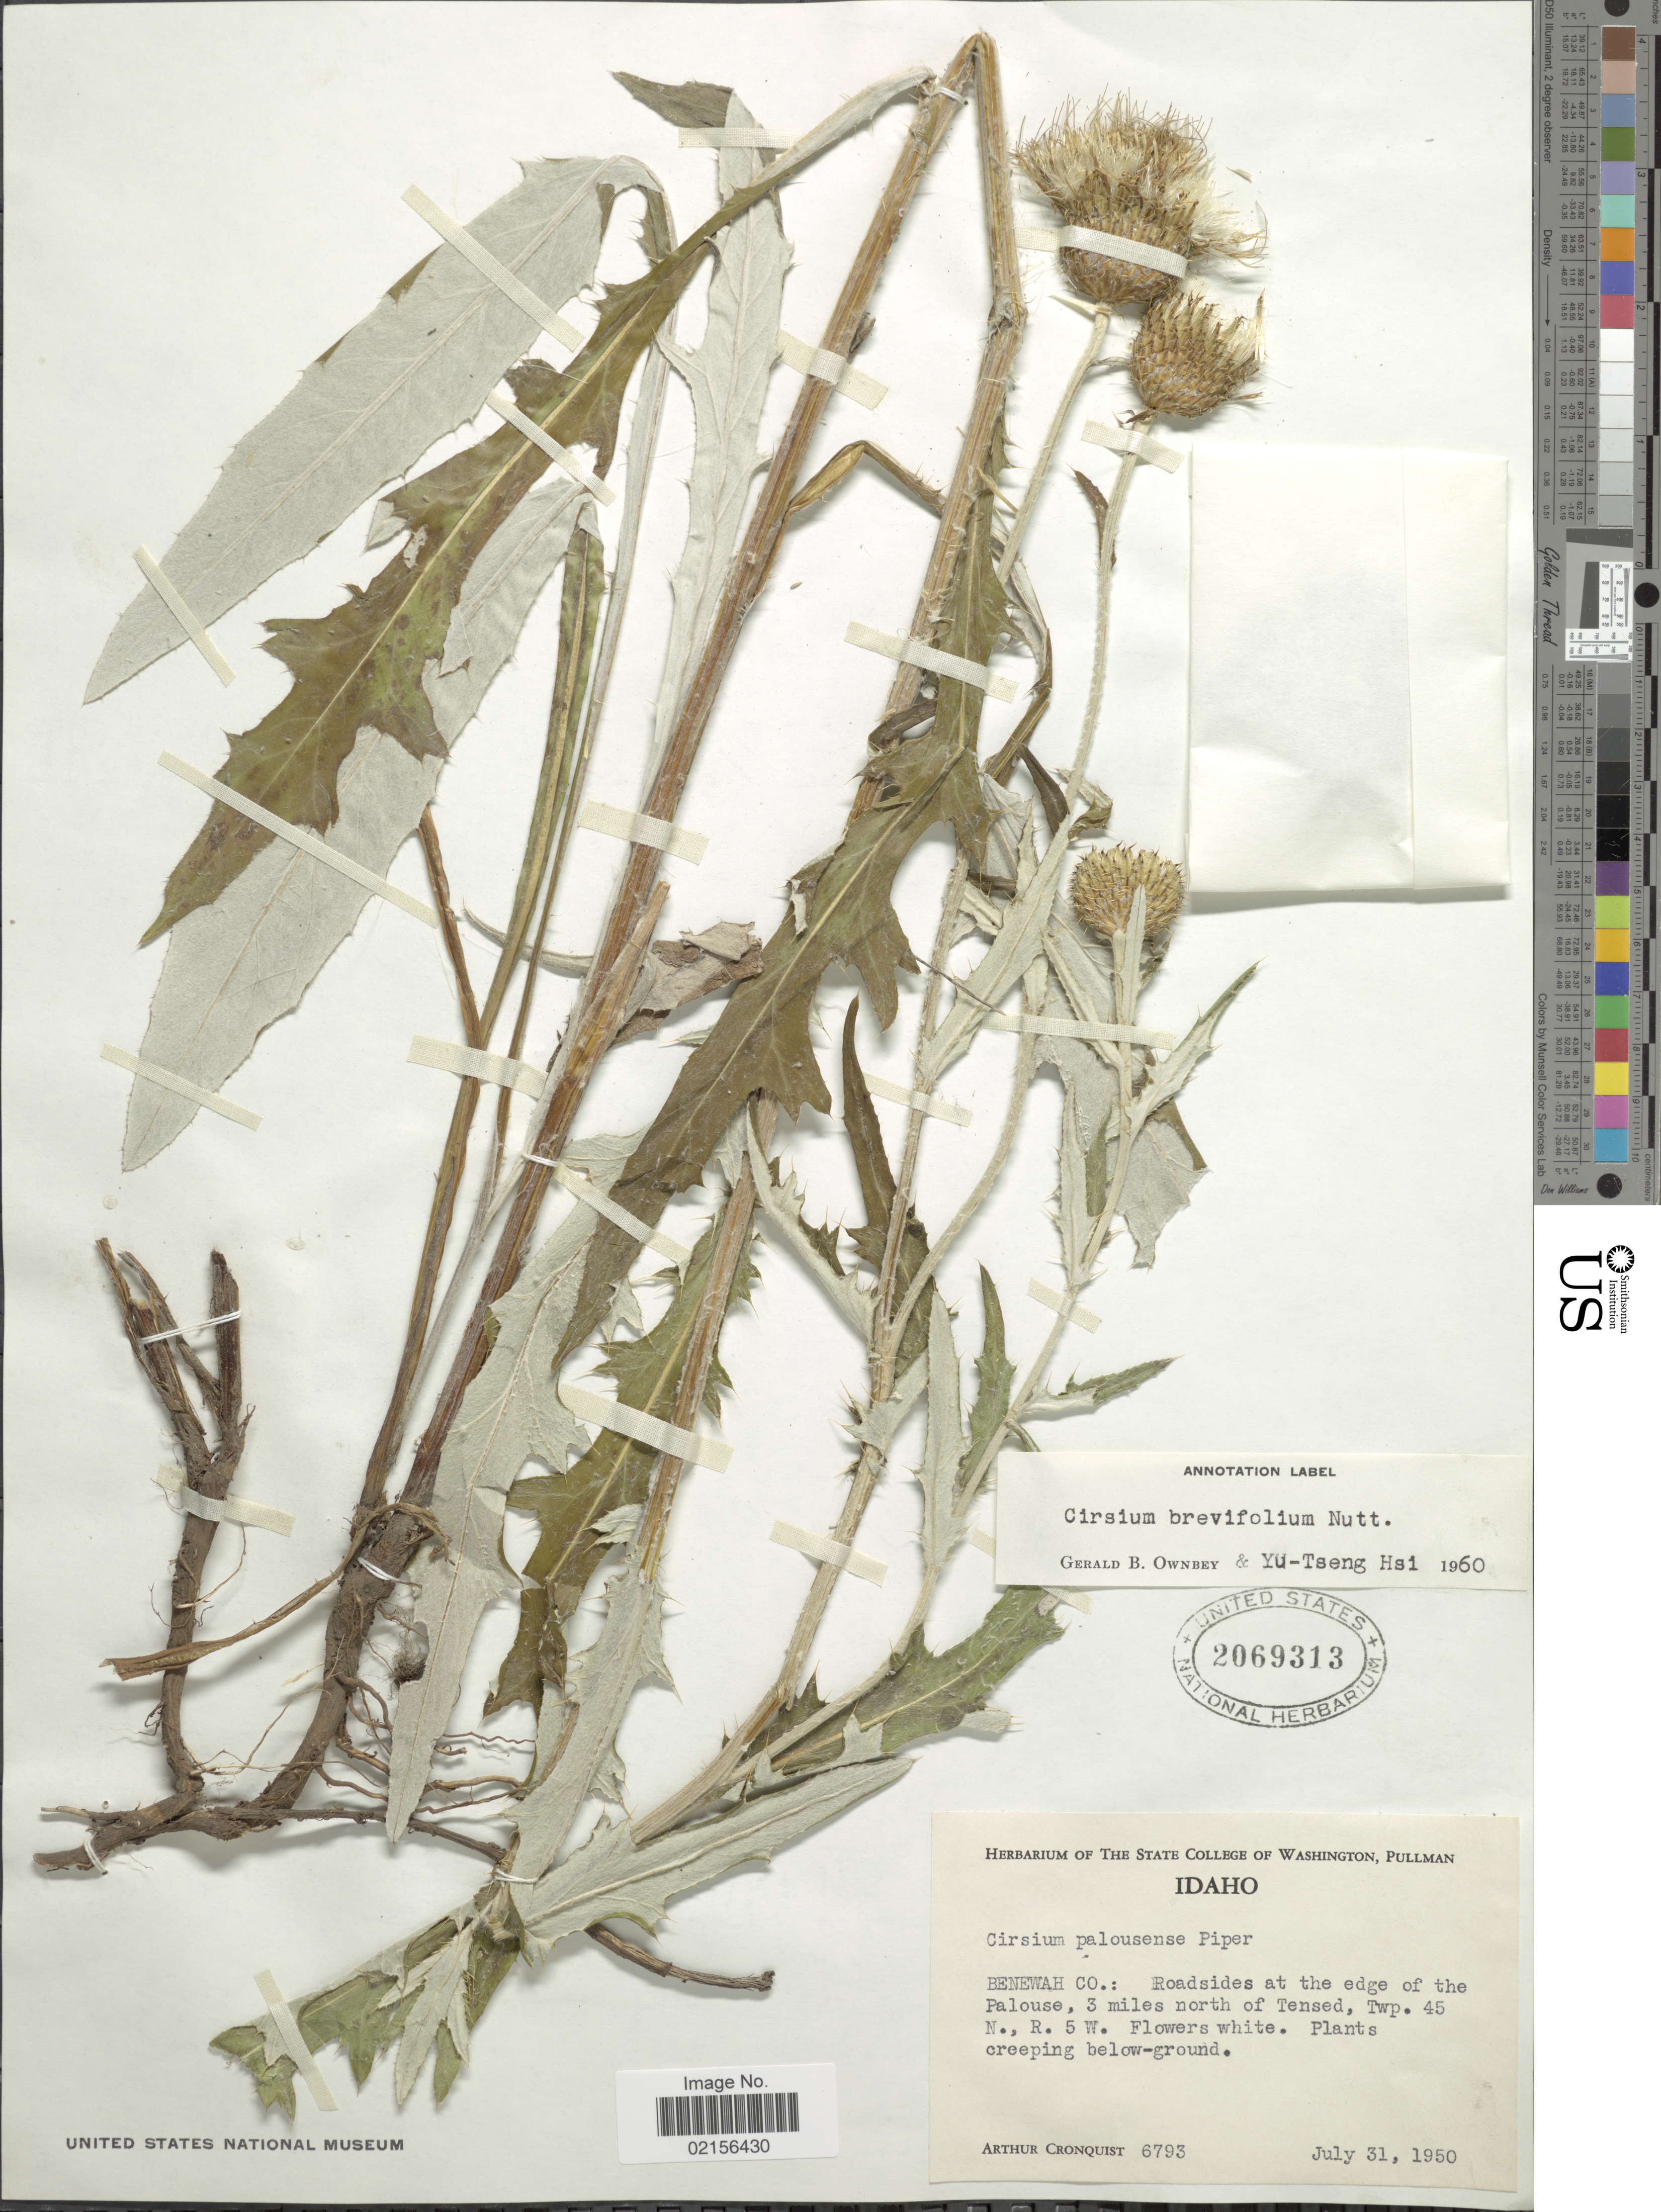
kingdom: Plantae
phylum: Tracheophyta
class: Magnoliopsida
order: Asterales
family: Asteraceae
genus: Cirsium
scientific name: Cirsium brevifolium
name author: Nutt.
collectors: A. J. Cronquist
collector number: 6793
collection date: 1950-07-31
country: United States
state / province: Idaho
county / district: Benewah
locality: Benewah Co: Roadsides at the edge of the Palouse, 3 miles north of tensed, Twp. 45 N., R. 5 W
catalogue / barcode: US 2069313